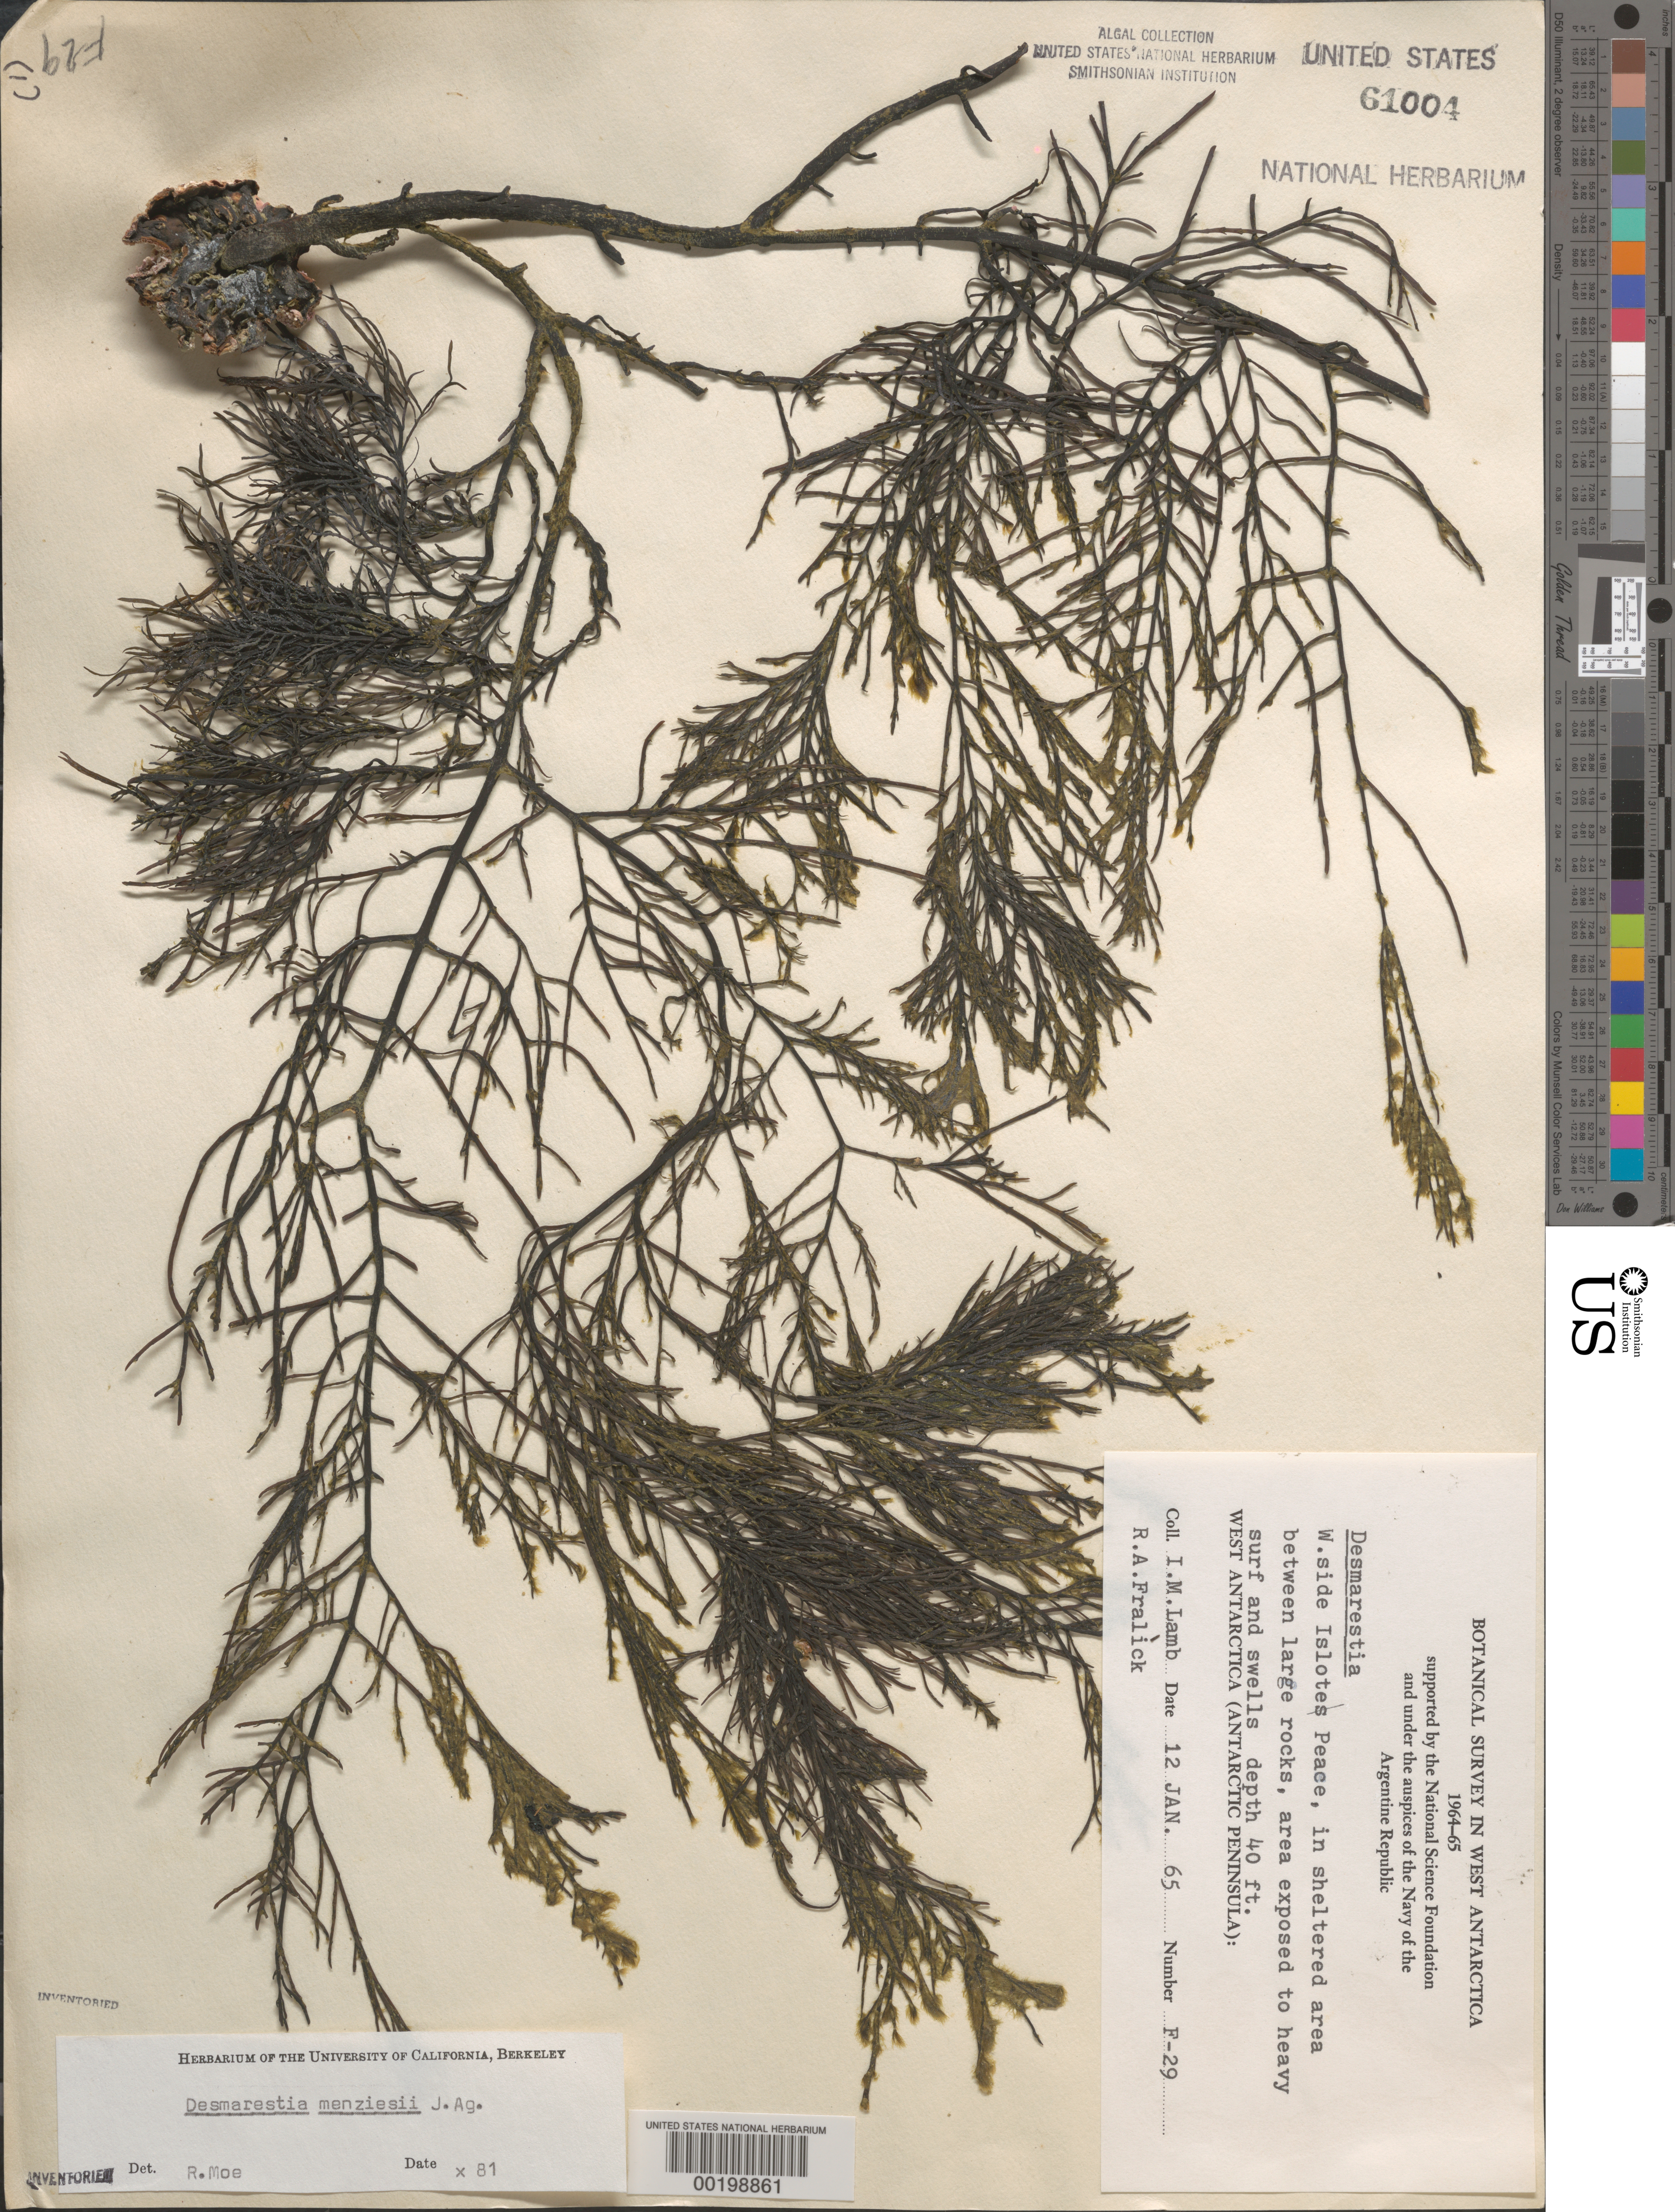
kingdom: Chromista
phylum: Ochrophyta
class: Phaeophyceae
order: Desmarestiales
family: Desmarestiaceae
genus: Desmarestia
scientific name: Desmarestia menziesii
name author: J. Agardh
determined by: Moe, R. L.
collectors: I. M. Lamb & R. Fralick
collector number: F-29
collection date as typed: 12 Jan 1965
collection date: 1965-01-12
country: Antarctica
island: Islotes Place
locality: Off Eta Island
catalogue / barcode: US 61004